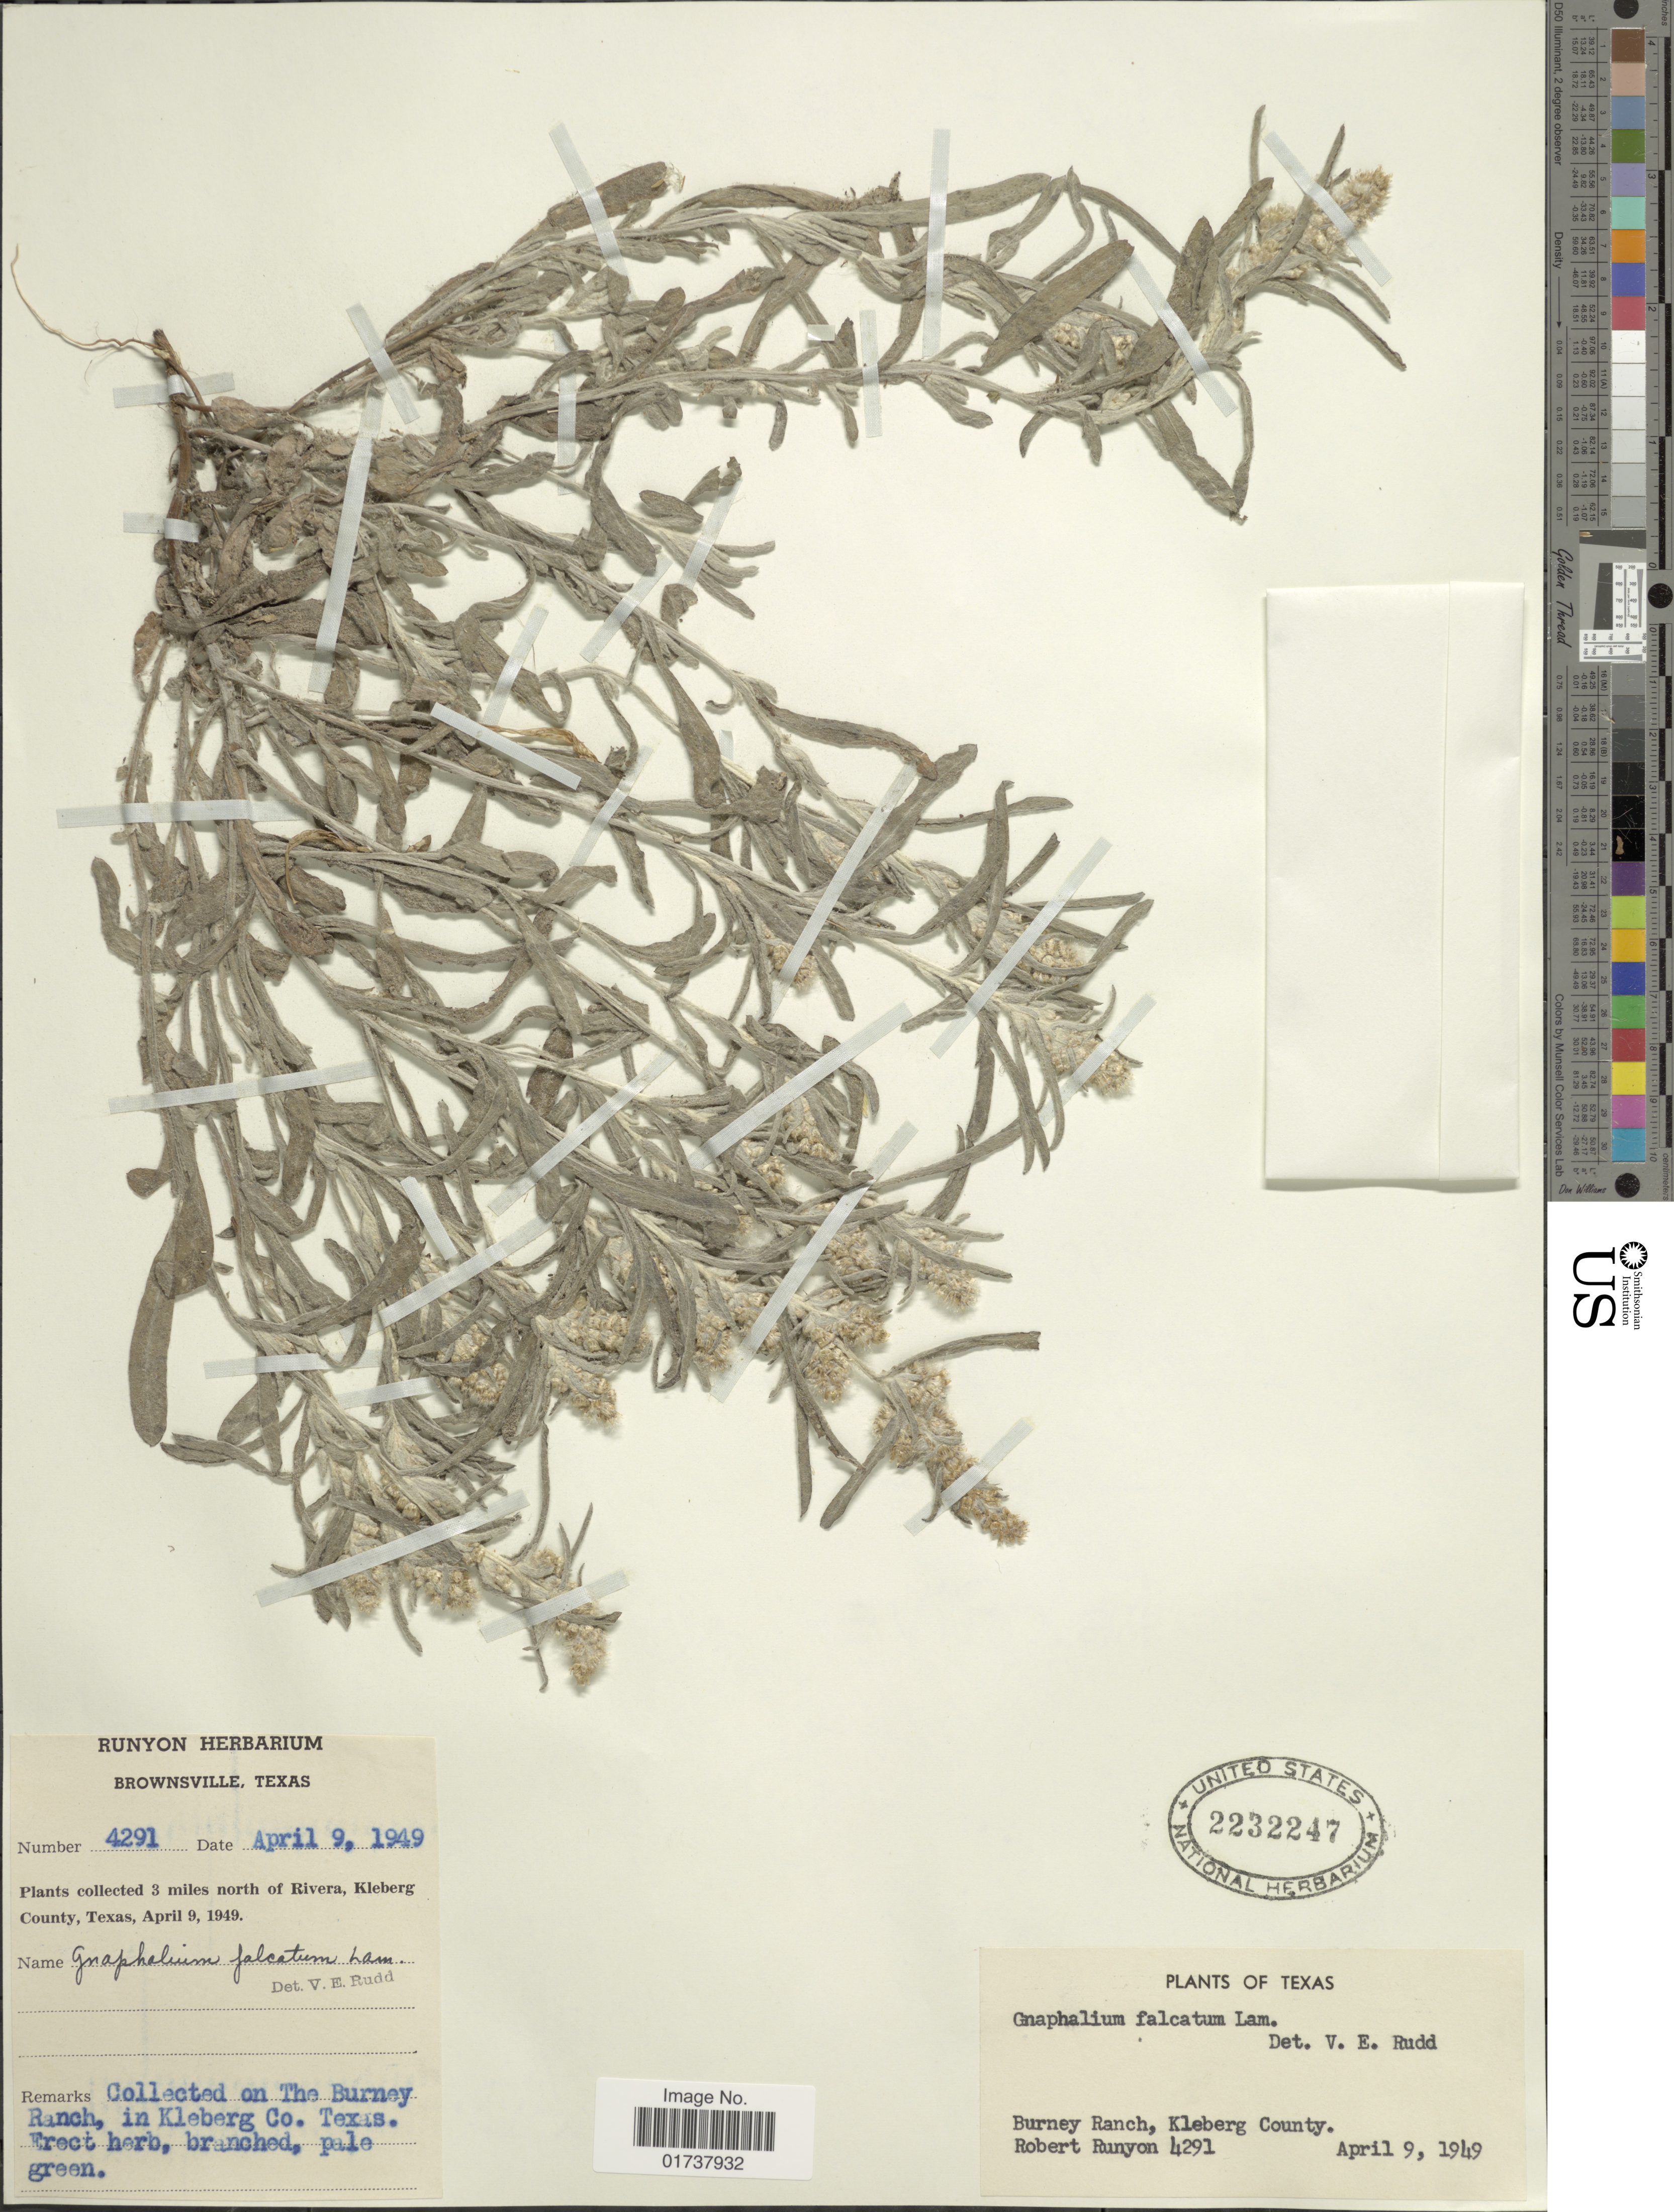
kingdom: Plantae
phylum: Tracheophyta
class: Magnoliopsida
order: Asterales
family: Asteraceae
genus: Gamochaeta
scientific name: Gamochaeta falcata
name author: (Lam.) Cabrera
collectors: R. Runyon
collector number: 4291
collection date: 1949-04-09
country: United States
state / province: Texas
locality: Burney Ranch in Kleberg County, 3 miles north or Rivera, Kleberg County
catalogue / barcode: US 2232247